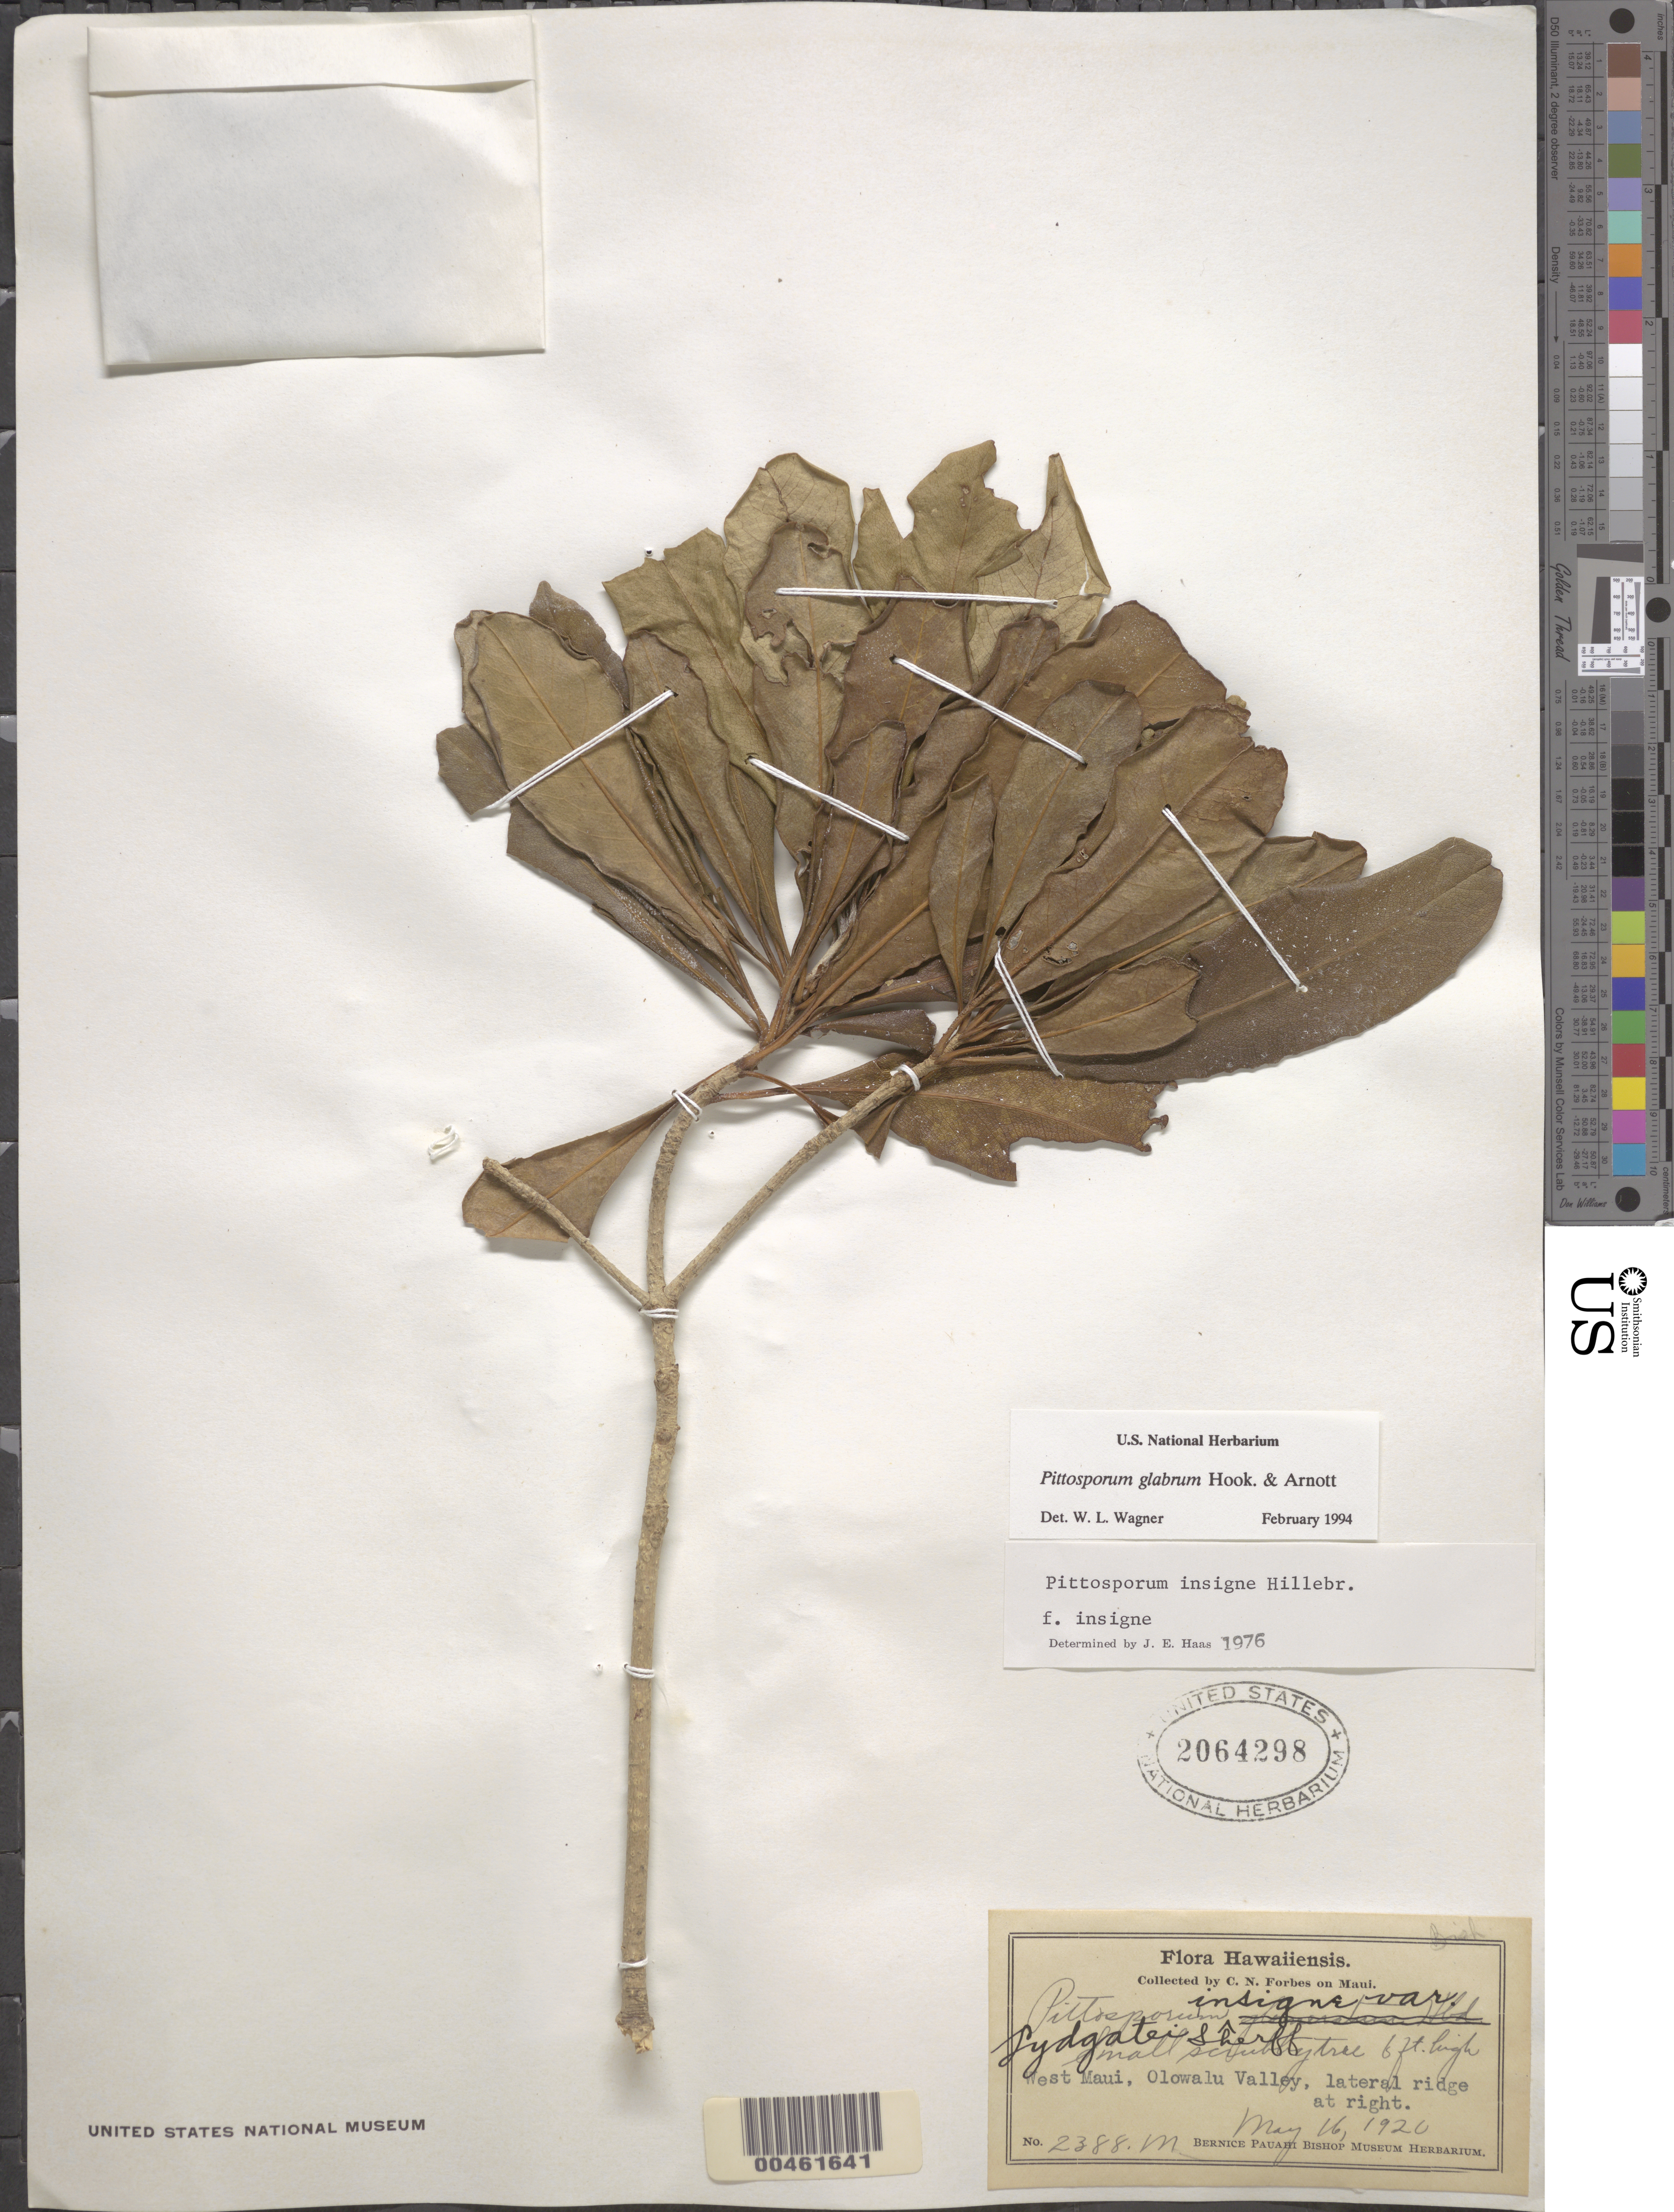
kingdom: Plantae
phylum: Tracheophyta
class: Magnoliopsida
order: Apiales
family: Pittosporaceae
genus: Pittosporum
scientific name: Pittosporum glabrum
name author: Hook. & Arn.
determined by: Wagner, W. L., (BOT), Smithsonian Institution - National Museum of Natural History (UNITED STATES)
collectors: C. N. Forbes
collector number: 2388.M.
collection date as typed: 16 May 1920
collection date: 1920-05-16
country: United States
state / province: Hawaii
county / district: Maui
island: Maui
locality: W Maui, Olowalu Valley, lateral ridge at right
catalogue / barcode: US 2064298